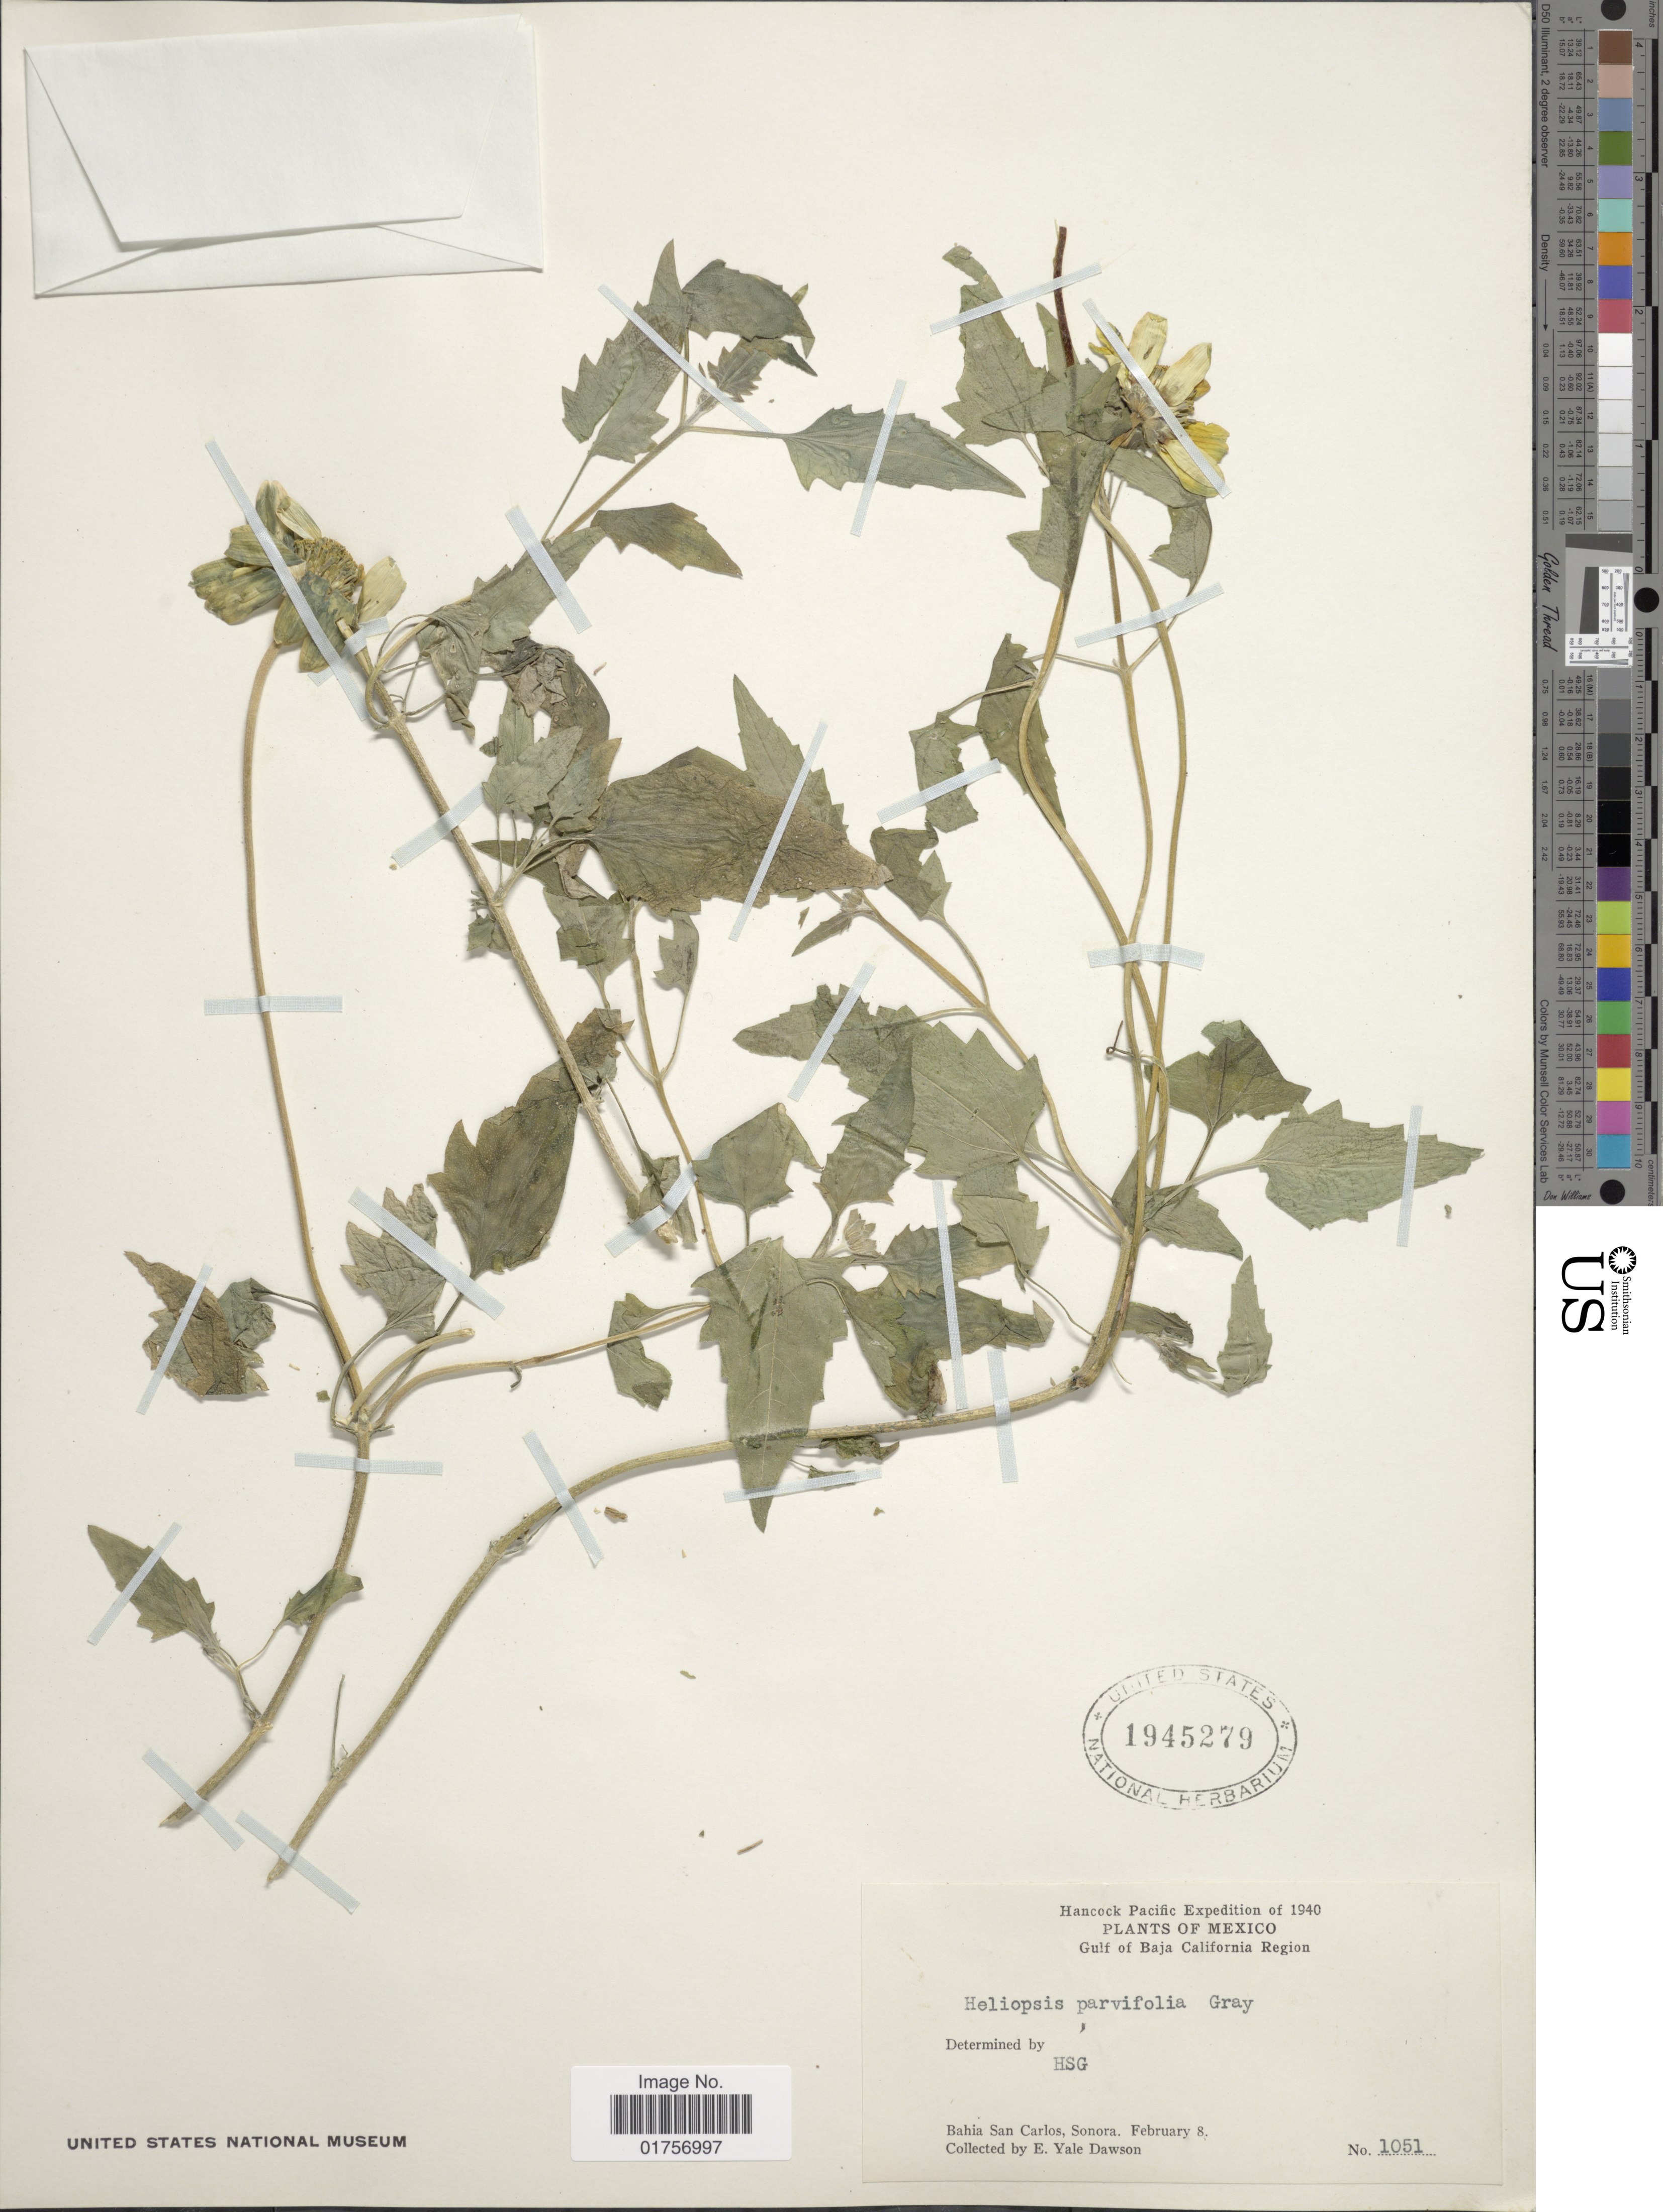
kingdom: Plantae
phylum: Tracheophyta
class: Magnoliopsida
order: Asterales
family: Asteraceae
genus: Heliopsis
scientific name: Heliopsis parvifolia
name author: A. Gray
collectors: N. Yensen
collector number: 1051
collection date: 1940-02-08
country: Mexico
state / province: Sonora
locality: Gulf of Baja California Region. Bahia San Carlos. Hancock Pacific [unsure placement]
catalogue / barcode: US 1945279